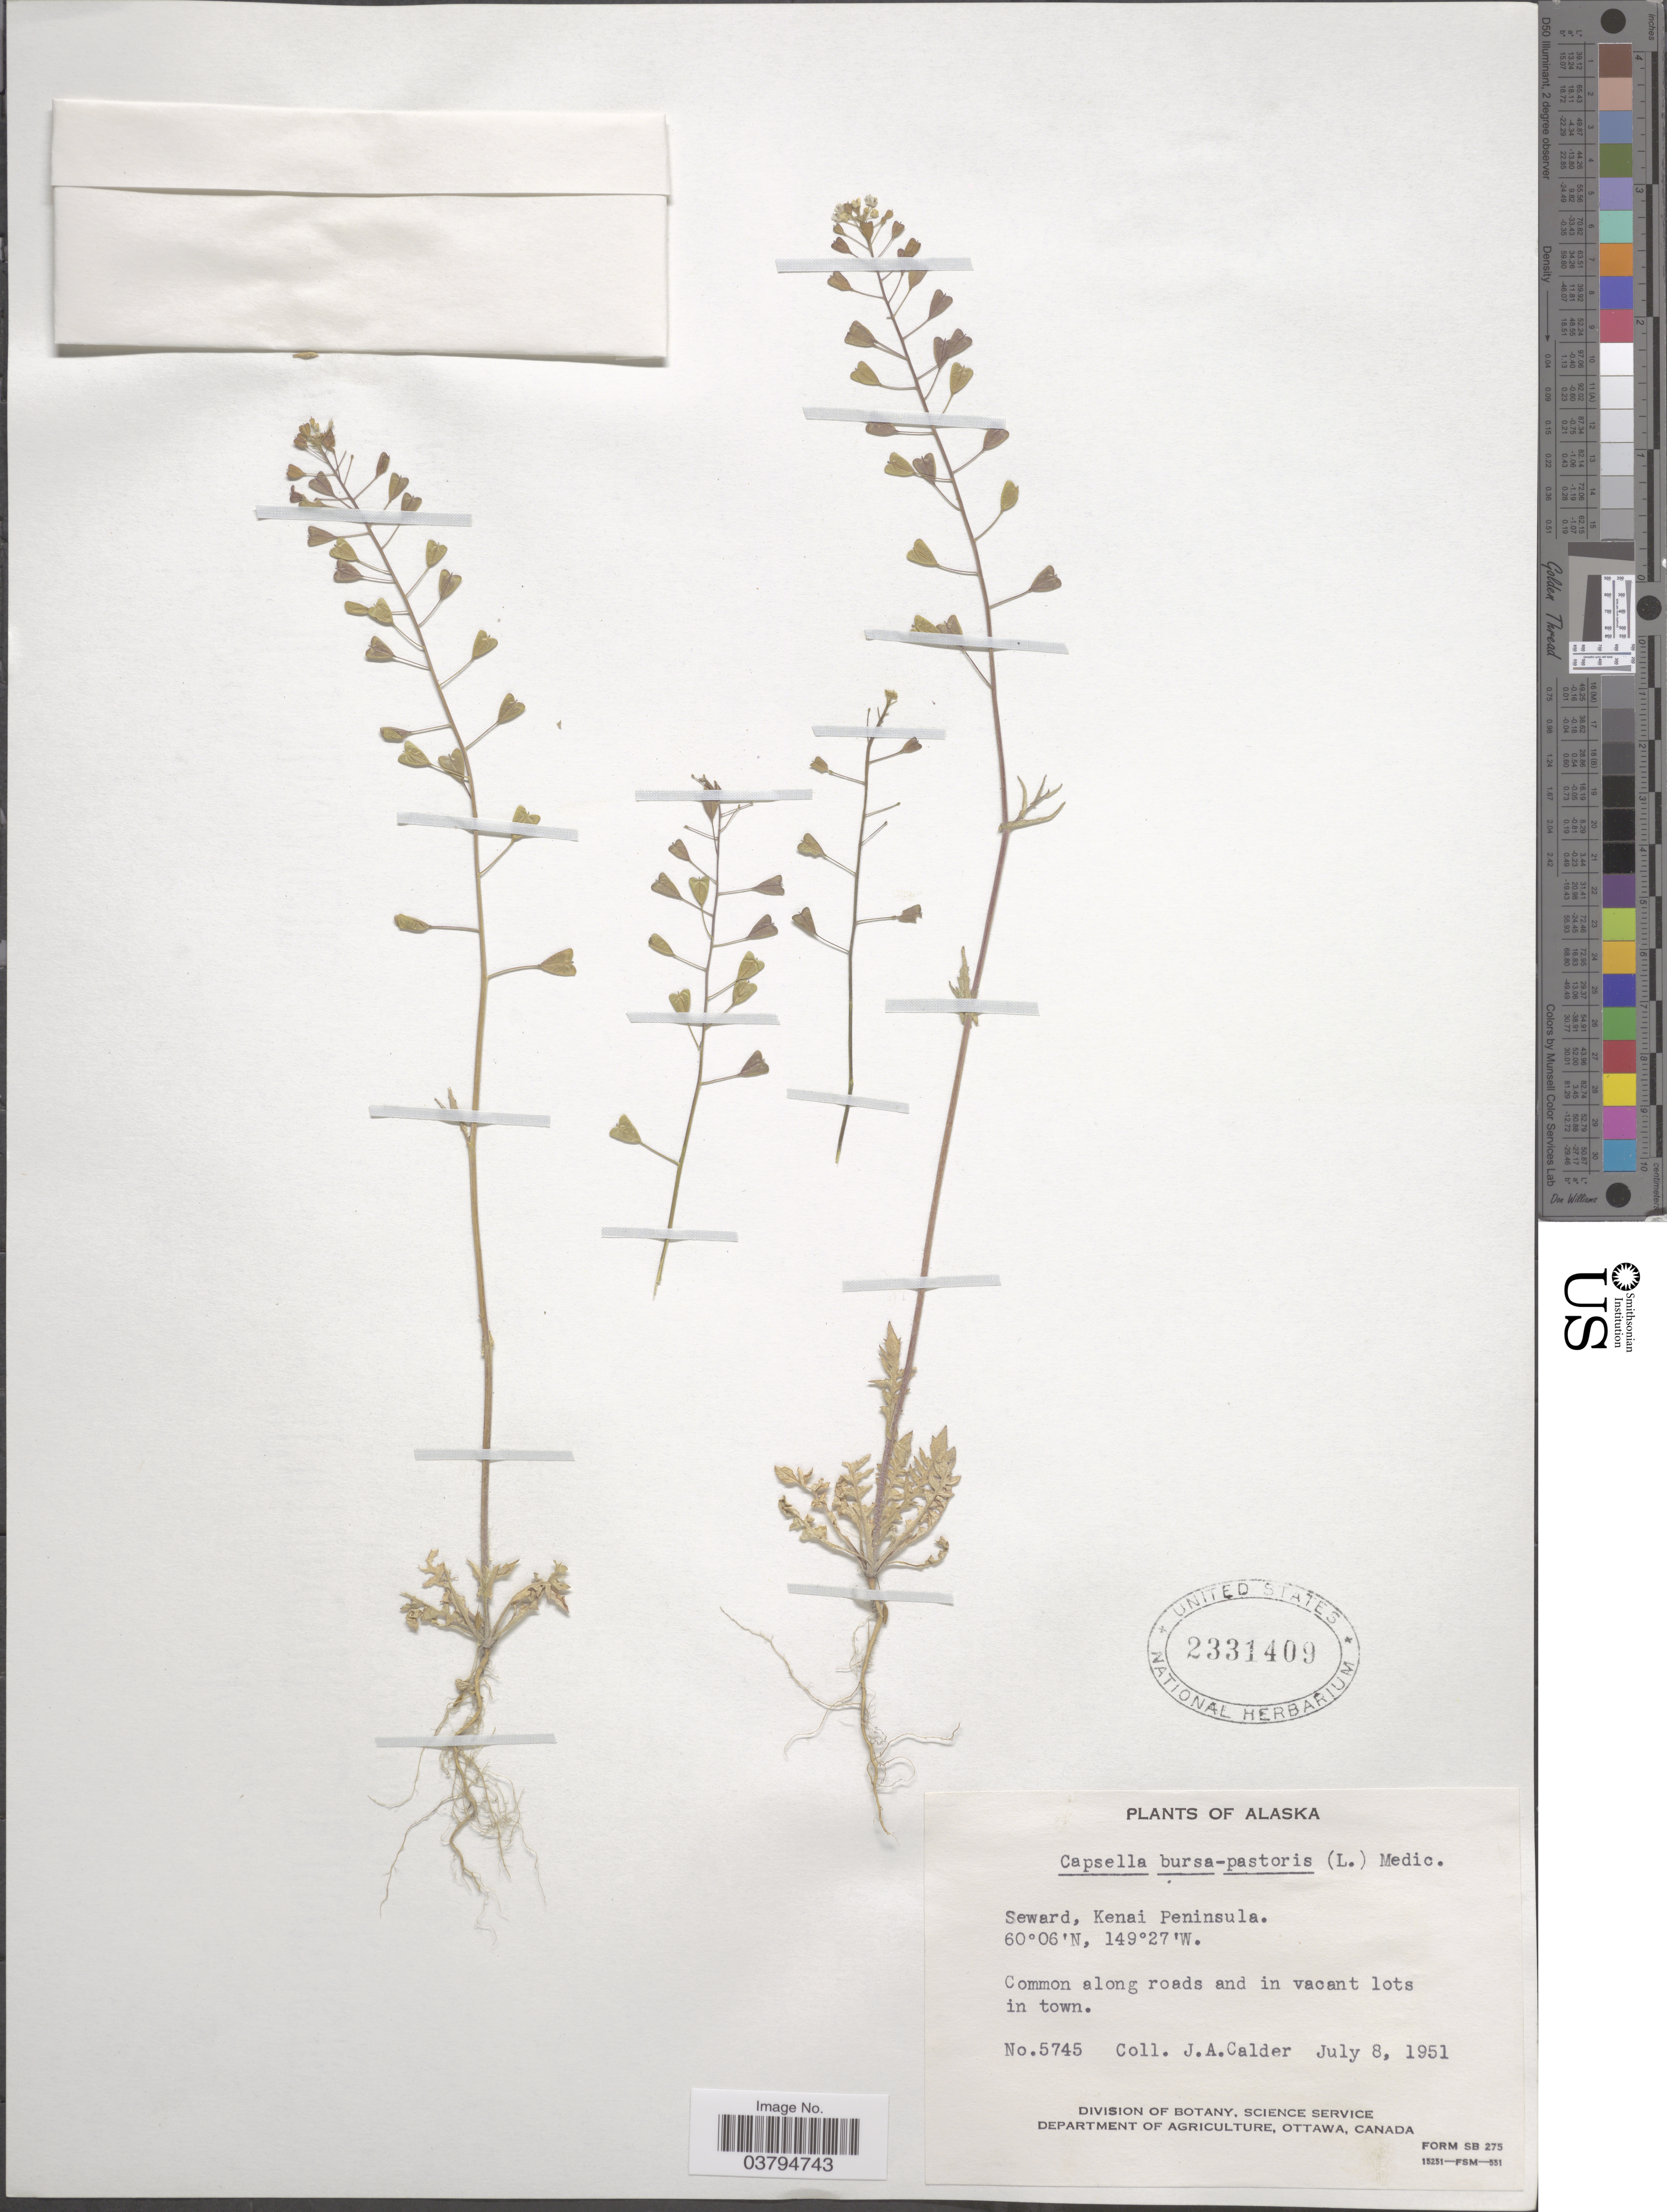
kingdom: Plantae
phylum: Tracheophyta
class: Magnoliopsida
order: Brassicales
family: Brassicaceae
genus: Capsella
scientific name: Capsella bursa-pastoris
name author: (L.) Medik.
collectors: J. A. Calder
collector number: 5745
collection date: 1951-07-08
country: United States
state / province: Alaska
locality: Seward, Kenai Peninsula.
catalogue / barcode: US 2331409